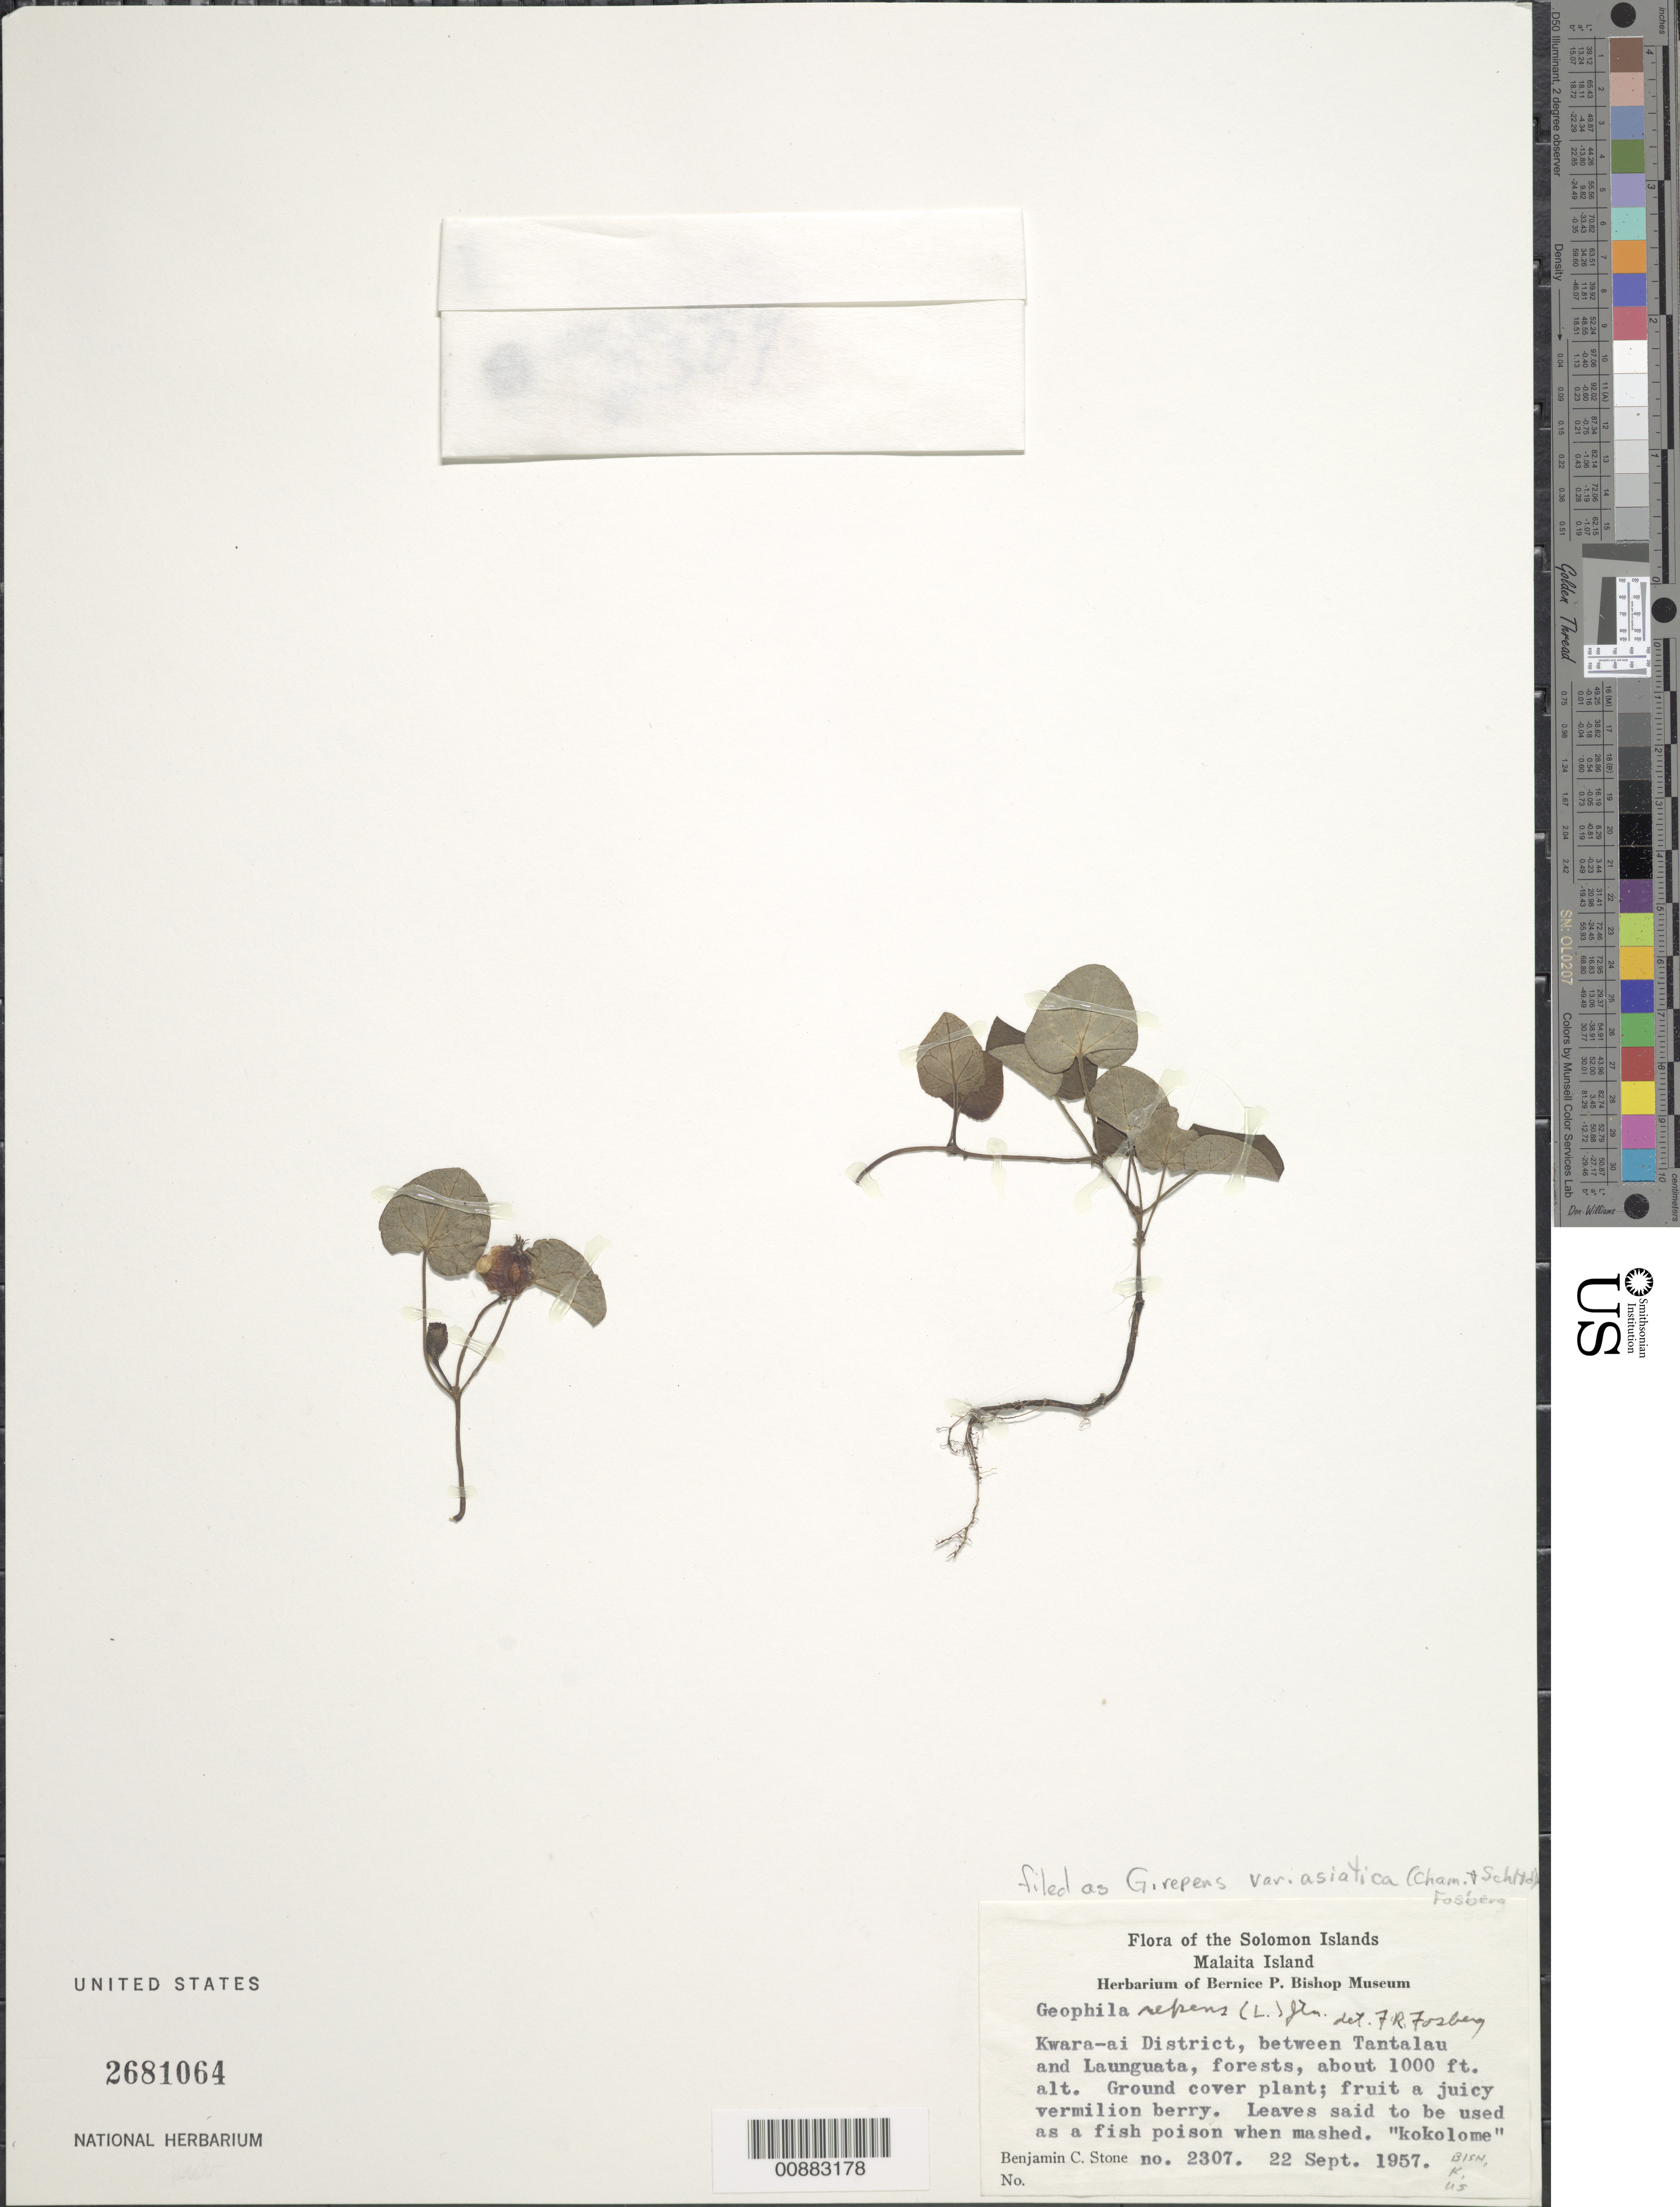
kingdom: Plantae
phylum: Tracheophyta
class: Magnoliopsida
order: Gentianales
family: Rubiaceae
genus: Geophila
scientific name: Geophila repens var. asiatica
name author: (Cham. & Schltdl.) Fosberg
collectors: B. C. Stone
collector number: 2307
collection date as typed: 22 Sep 1957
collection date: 1957-09-22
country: Solomon Islands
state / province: Malaita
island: Malaita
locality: Kwara-ai district, between Tantalau and Launguata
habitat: gound cover plant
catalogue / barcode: US 2681064